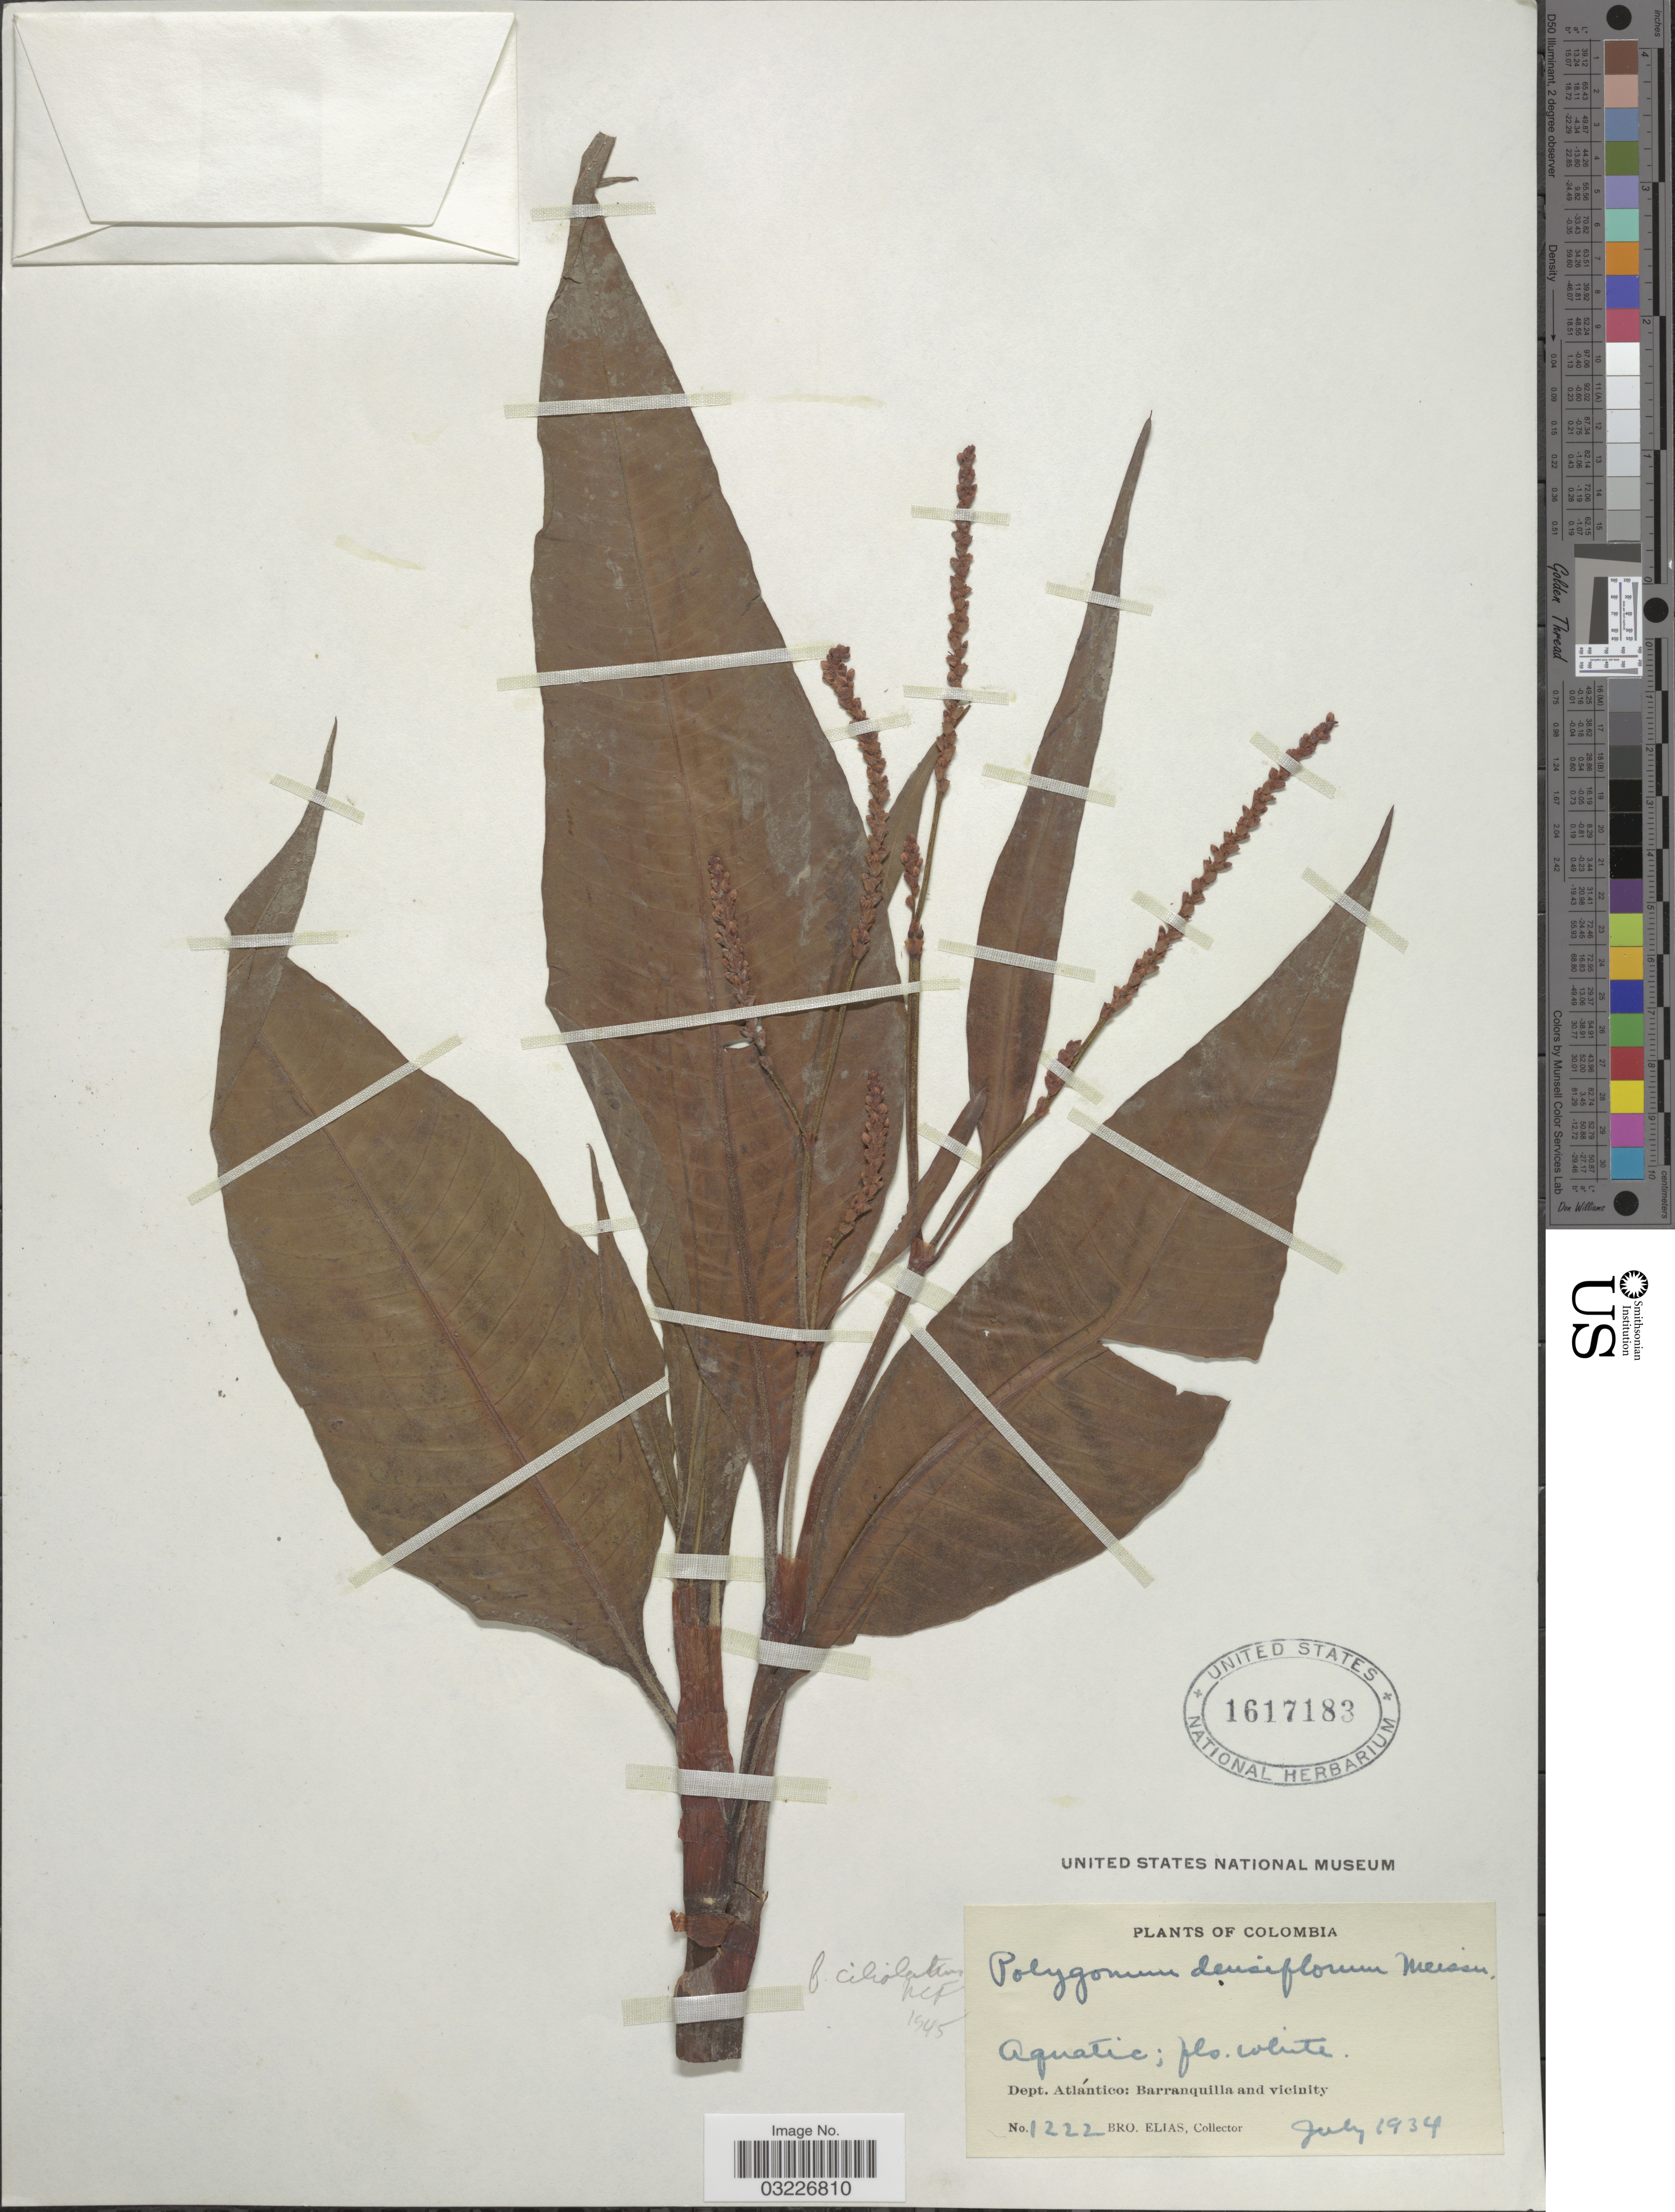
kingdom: Plantae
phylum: Tracheophyta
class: Magnoliopsida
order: Caryophyllales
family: Polygonaceae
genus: Polygonum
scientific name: Polygonum densiflorum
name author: Meisn.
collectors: Bro. Elias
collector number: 1222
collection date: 1934-07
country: Colombia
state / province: Atlántico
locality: Dept. Atlántico: Barranquilla and vicinity.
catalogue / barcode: US 1617183